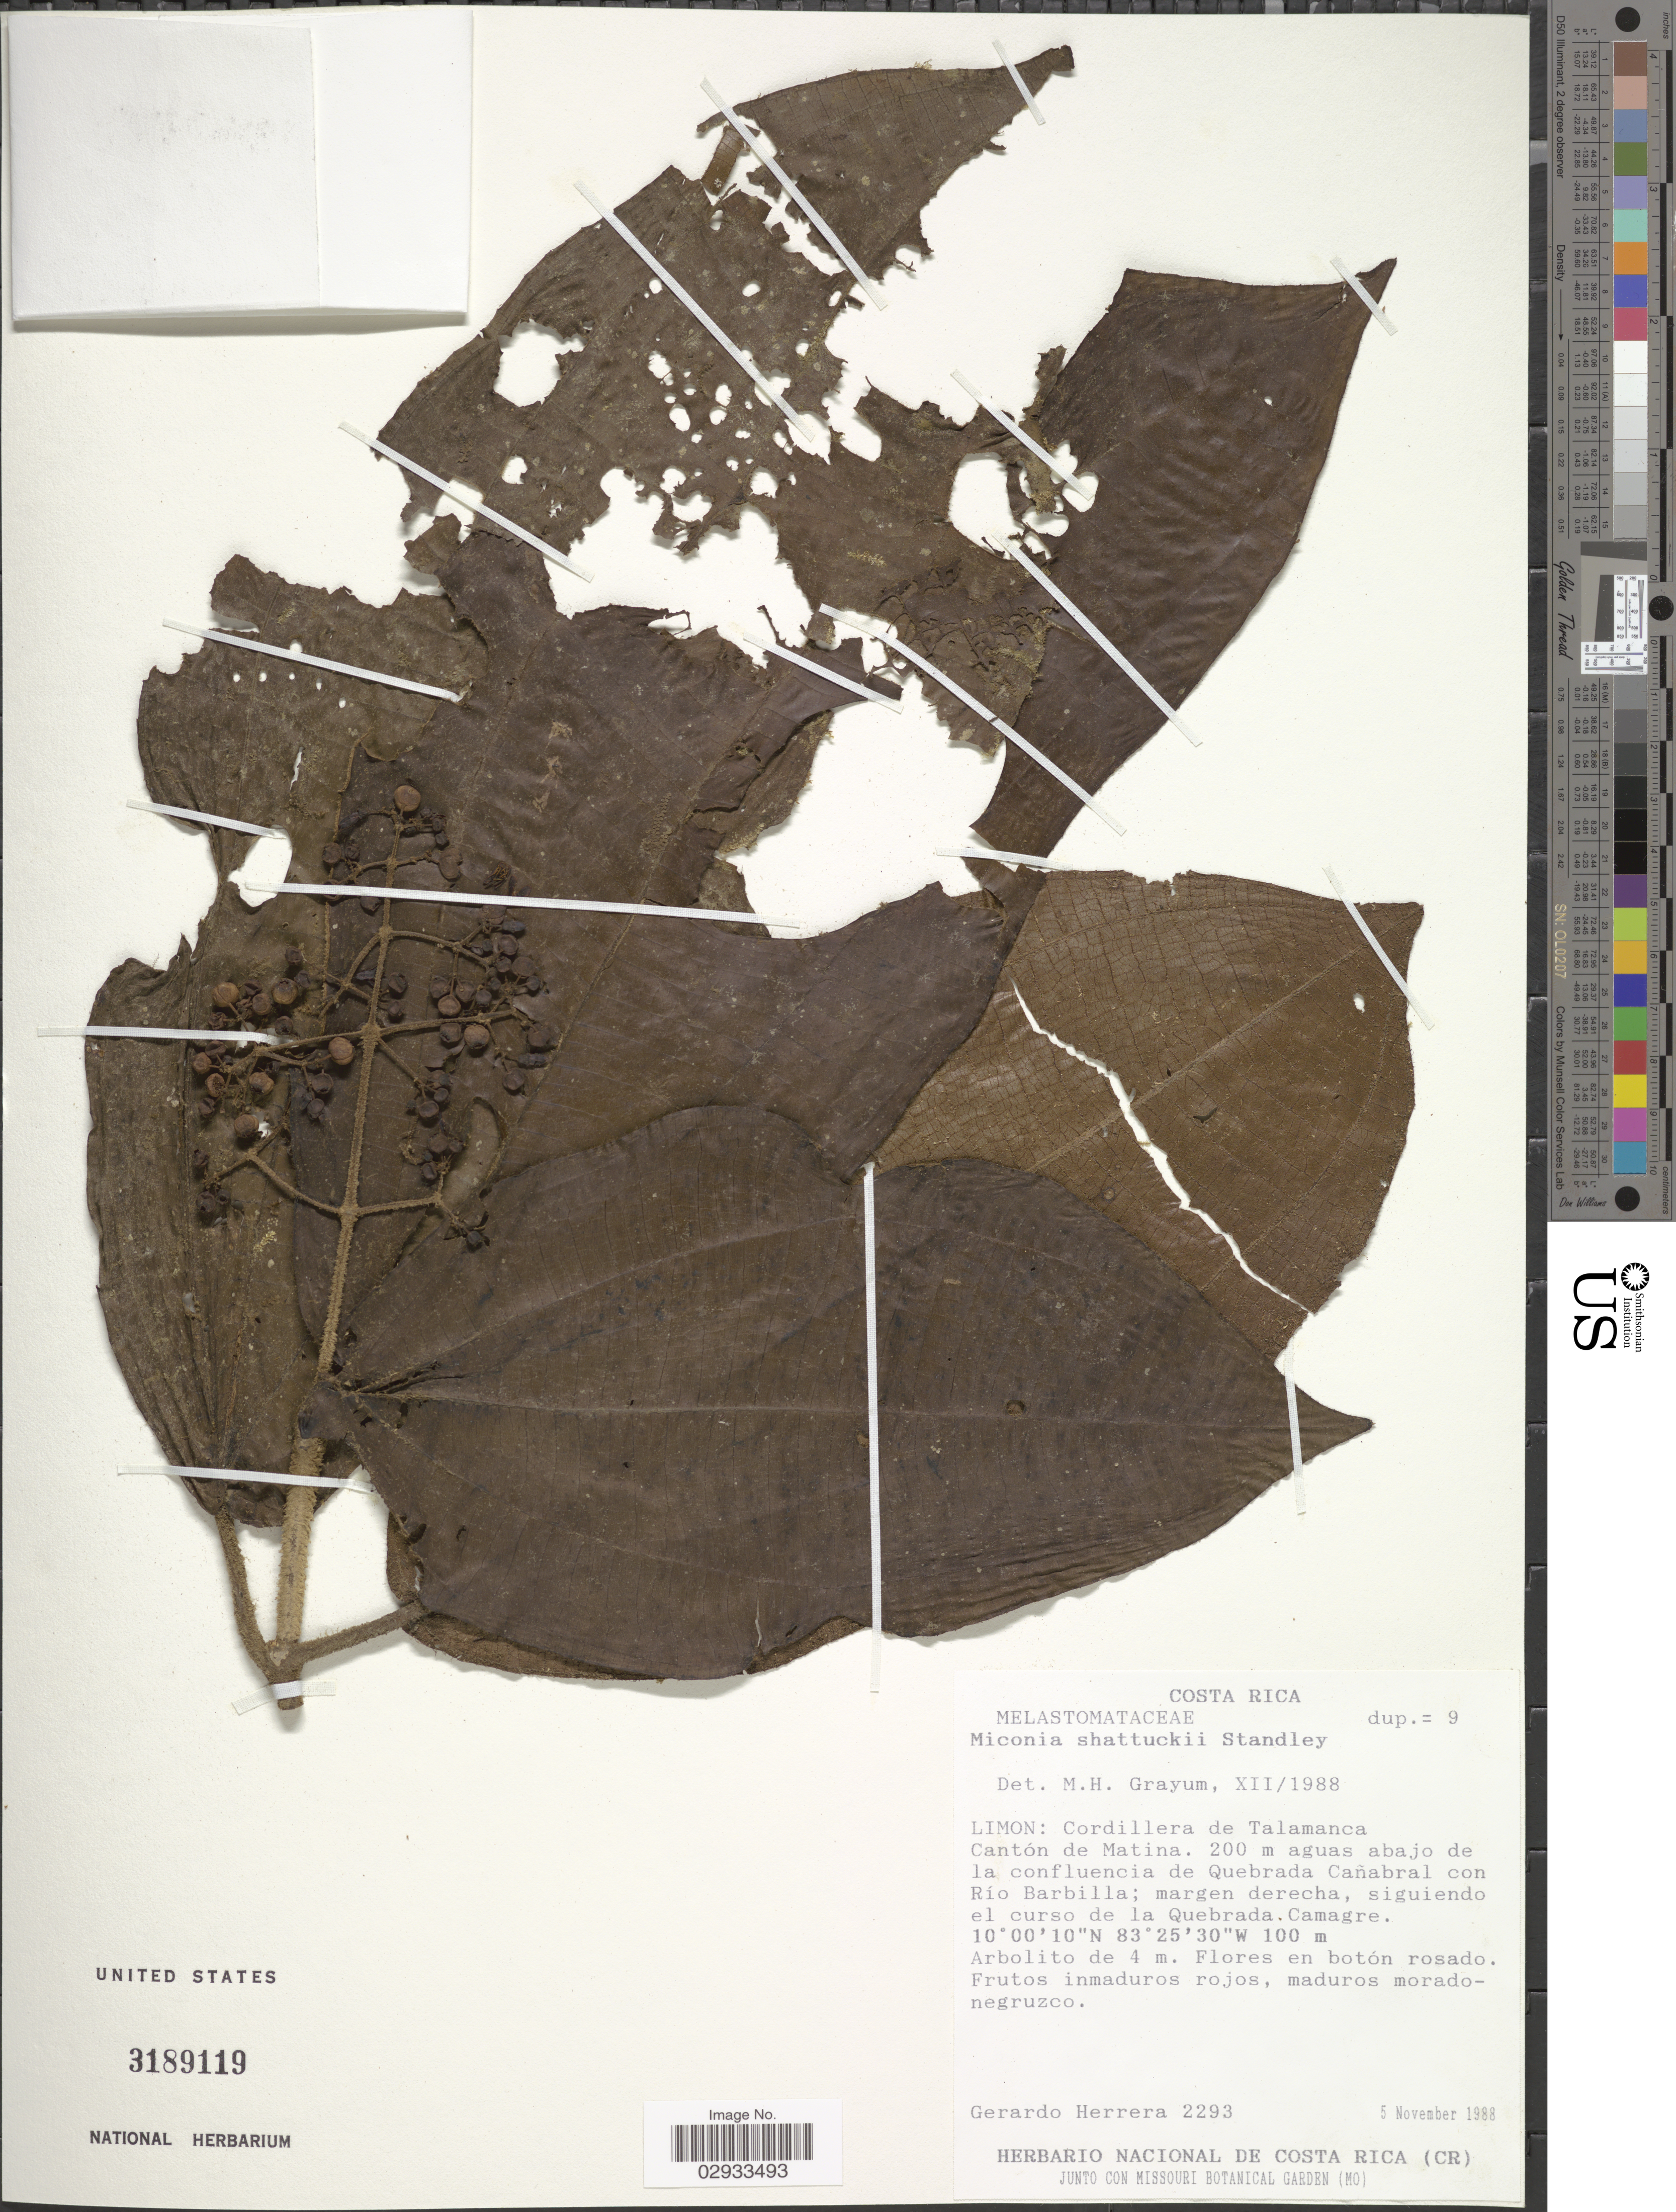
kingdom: Plantae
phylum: Tracheophyta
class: Magnoliopsida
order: Myrtales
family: Melastomataceae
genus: Miconia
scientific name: Miconia shattuckii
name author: Standl.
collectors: G. Herrera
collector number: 2293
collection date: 1988-11-05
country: Costa Rica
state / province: Limón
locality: Cordillera de Talamanca. Cantón de Matina. 200 m aguas abajo de la confluencia de Quebrada Cañabral con Río Barbilla; margen derecha, siguiendo el curso de la Quebrada. Camagre.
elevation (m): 100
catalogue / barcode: US 3189119